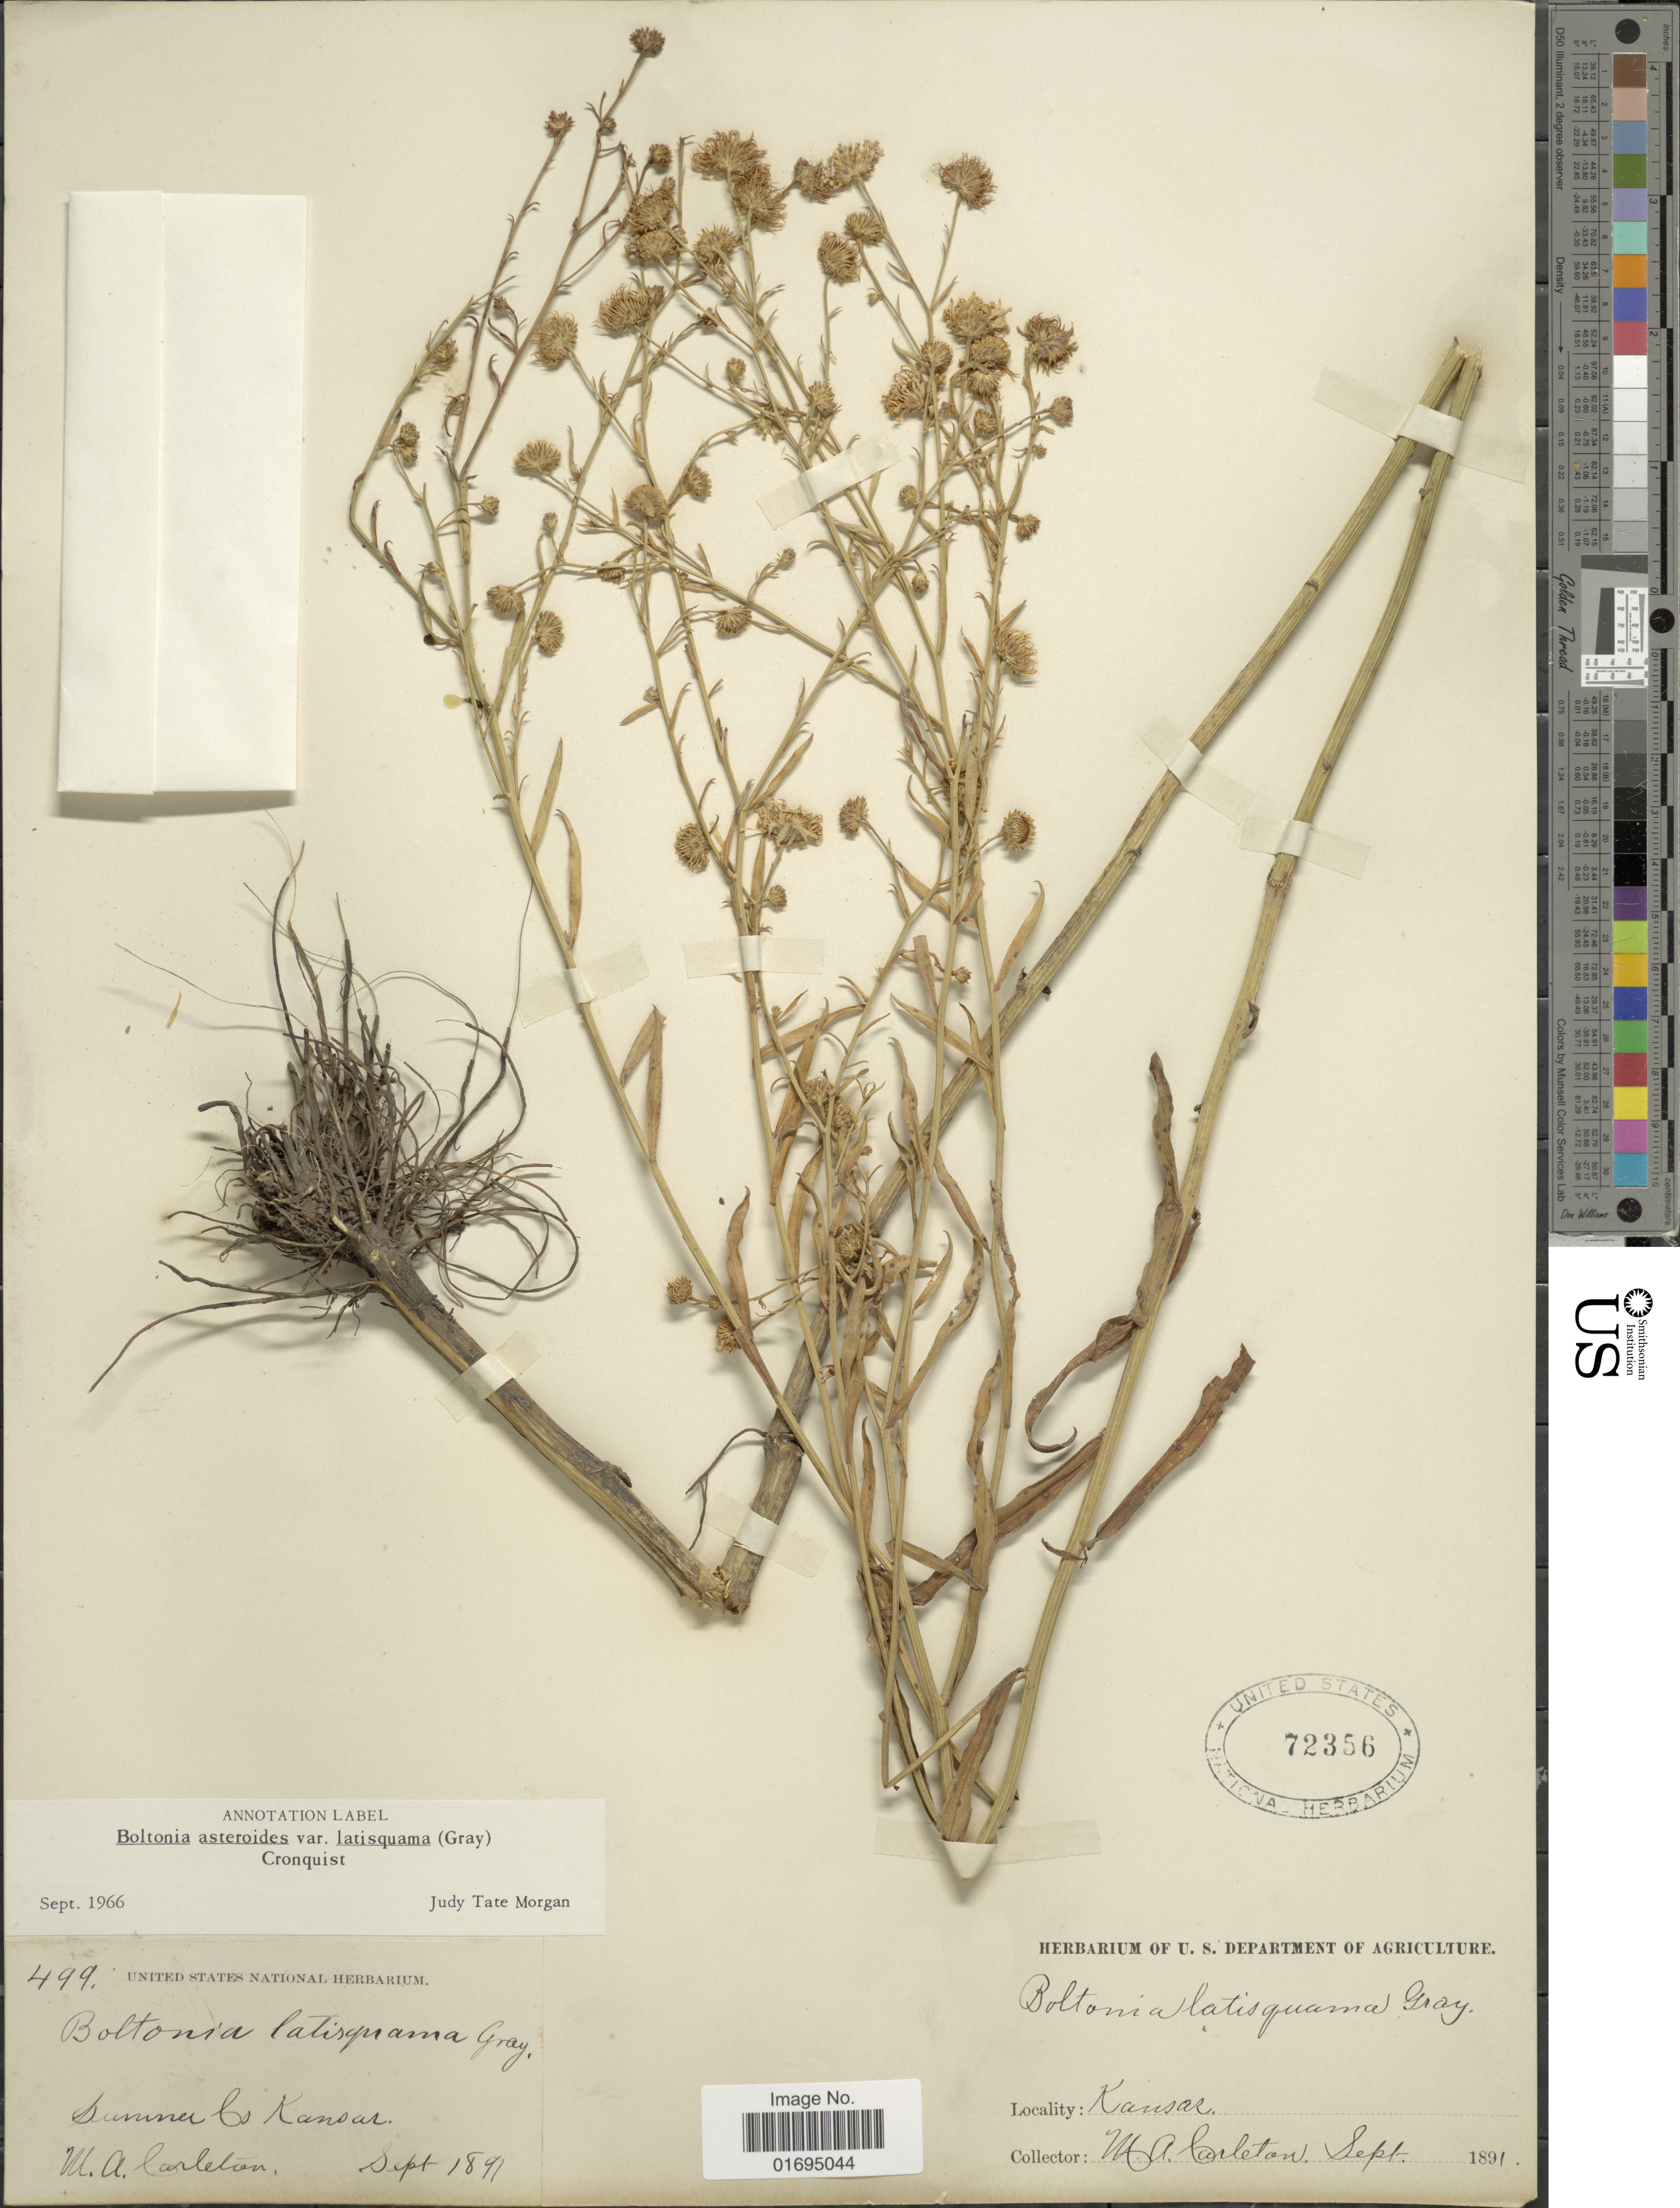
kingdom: Plantae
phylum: Tracheophyta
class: Magnoliopsida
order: Asterales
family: Asteraceae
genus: Boltonia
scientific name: Boltonia asteroides var. latisquama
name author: (A. Gray) Cronq.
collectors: M. A. Carleton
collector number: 499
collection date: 1891-09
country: United States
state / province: Kansas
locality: Summer Co., Kansas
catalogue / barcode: US 72356